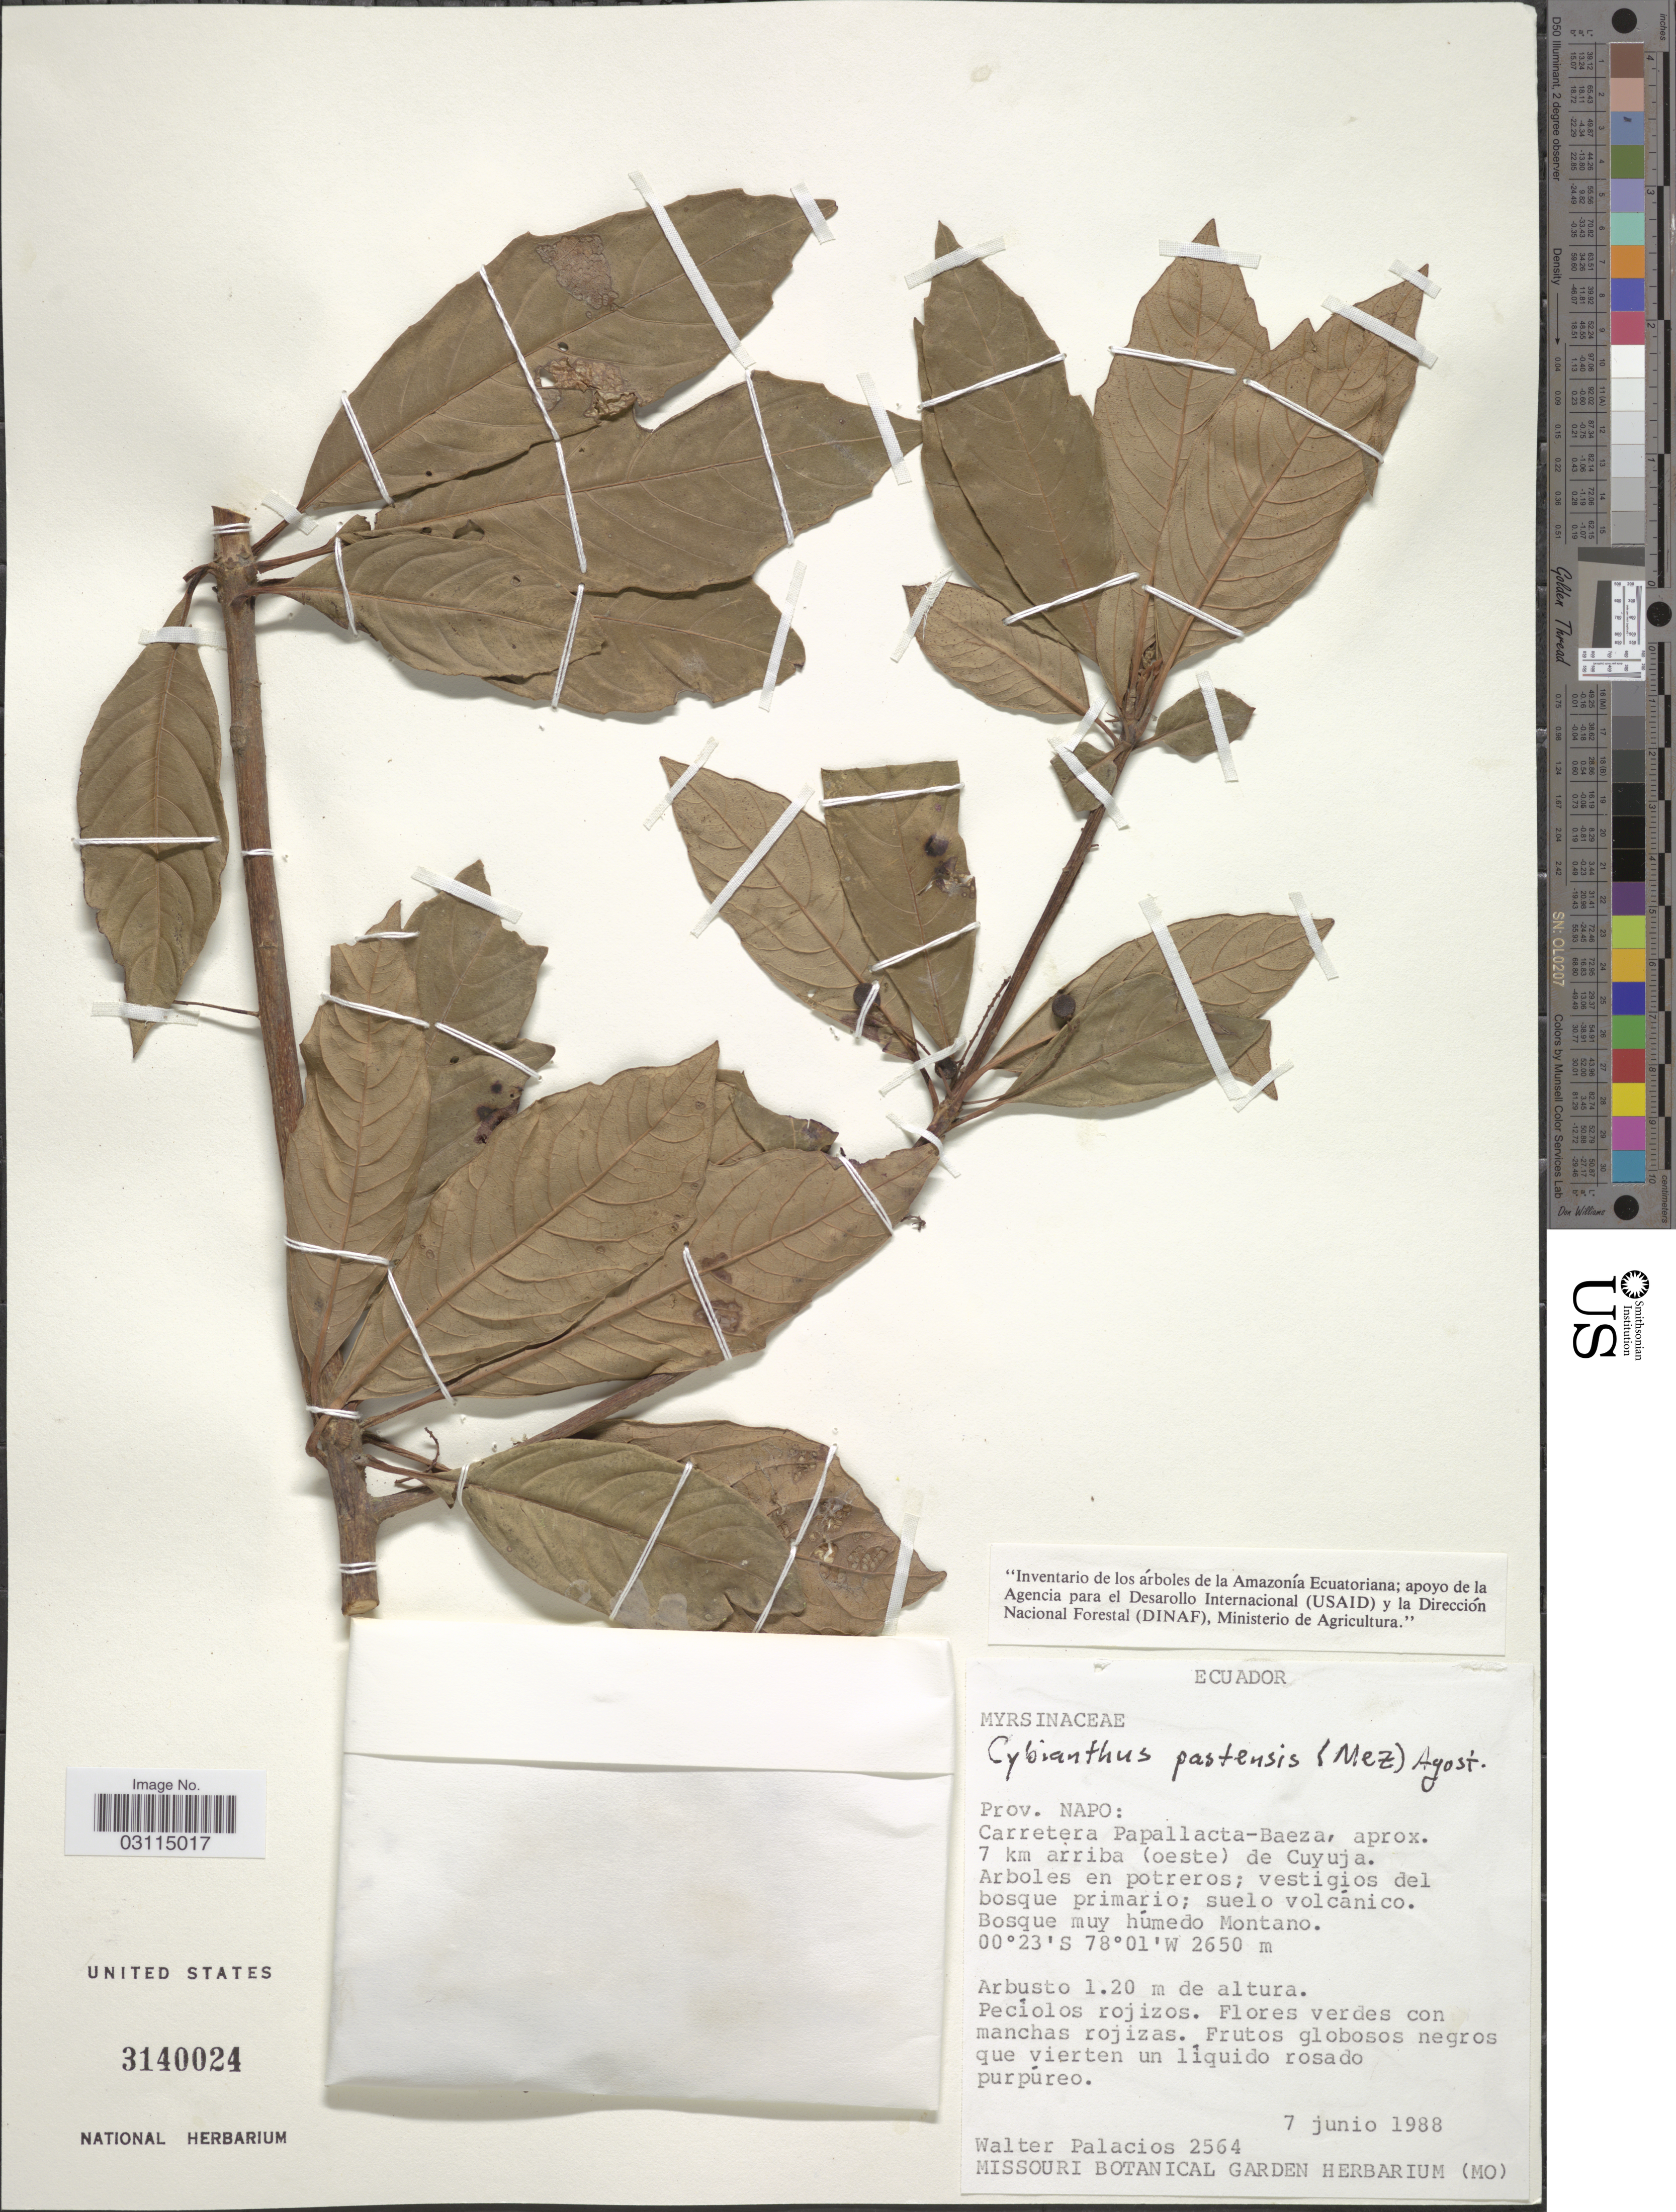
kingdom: Plantae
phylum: Tracheophyta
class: Magnoliopsida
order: Ericales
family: Primulaceae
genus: Cybianthus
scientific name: Cybianthus pastensis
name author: (Mez) G. Agostini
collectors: W. Palacios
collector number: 2564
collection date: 1988-06-07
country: Ecuador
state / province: Napo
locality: Prov. Napo: Carretera Papallacta-Baeza, aprox. 7 km arriba (oeste) de Cuyuja.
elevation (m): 2650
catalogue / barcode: US 3140024